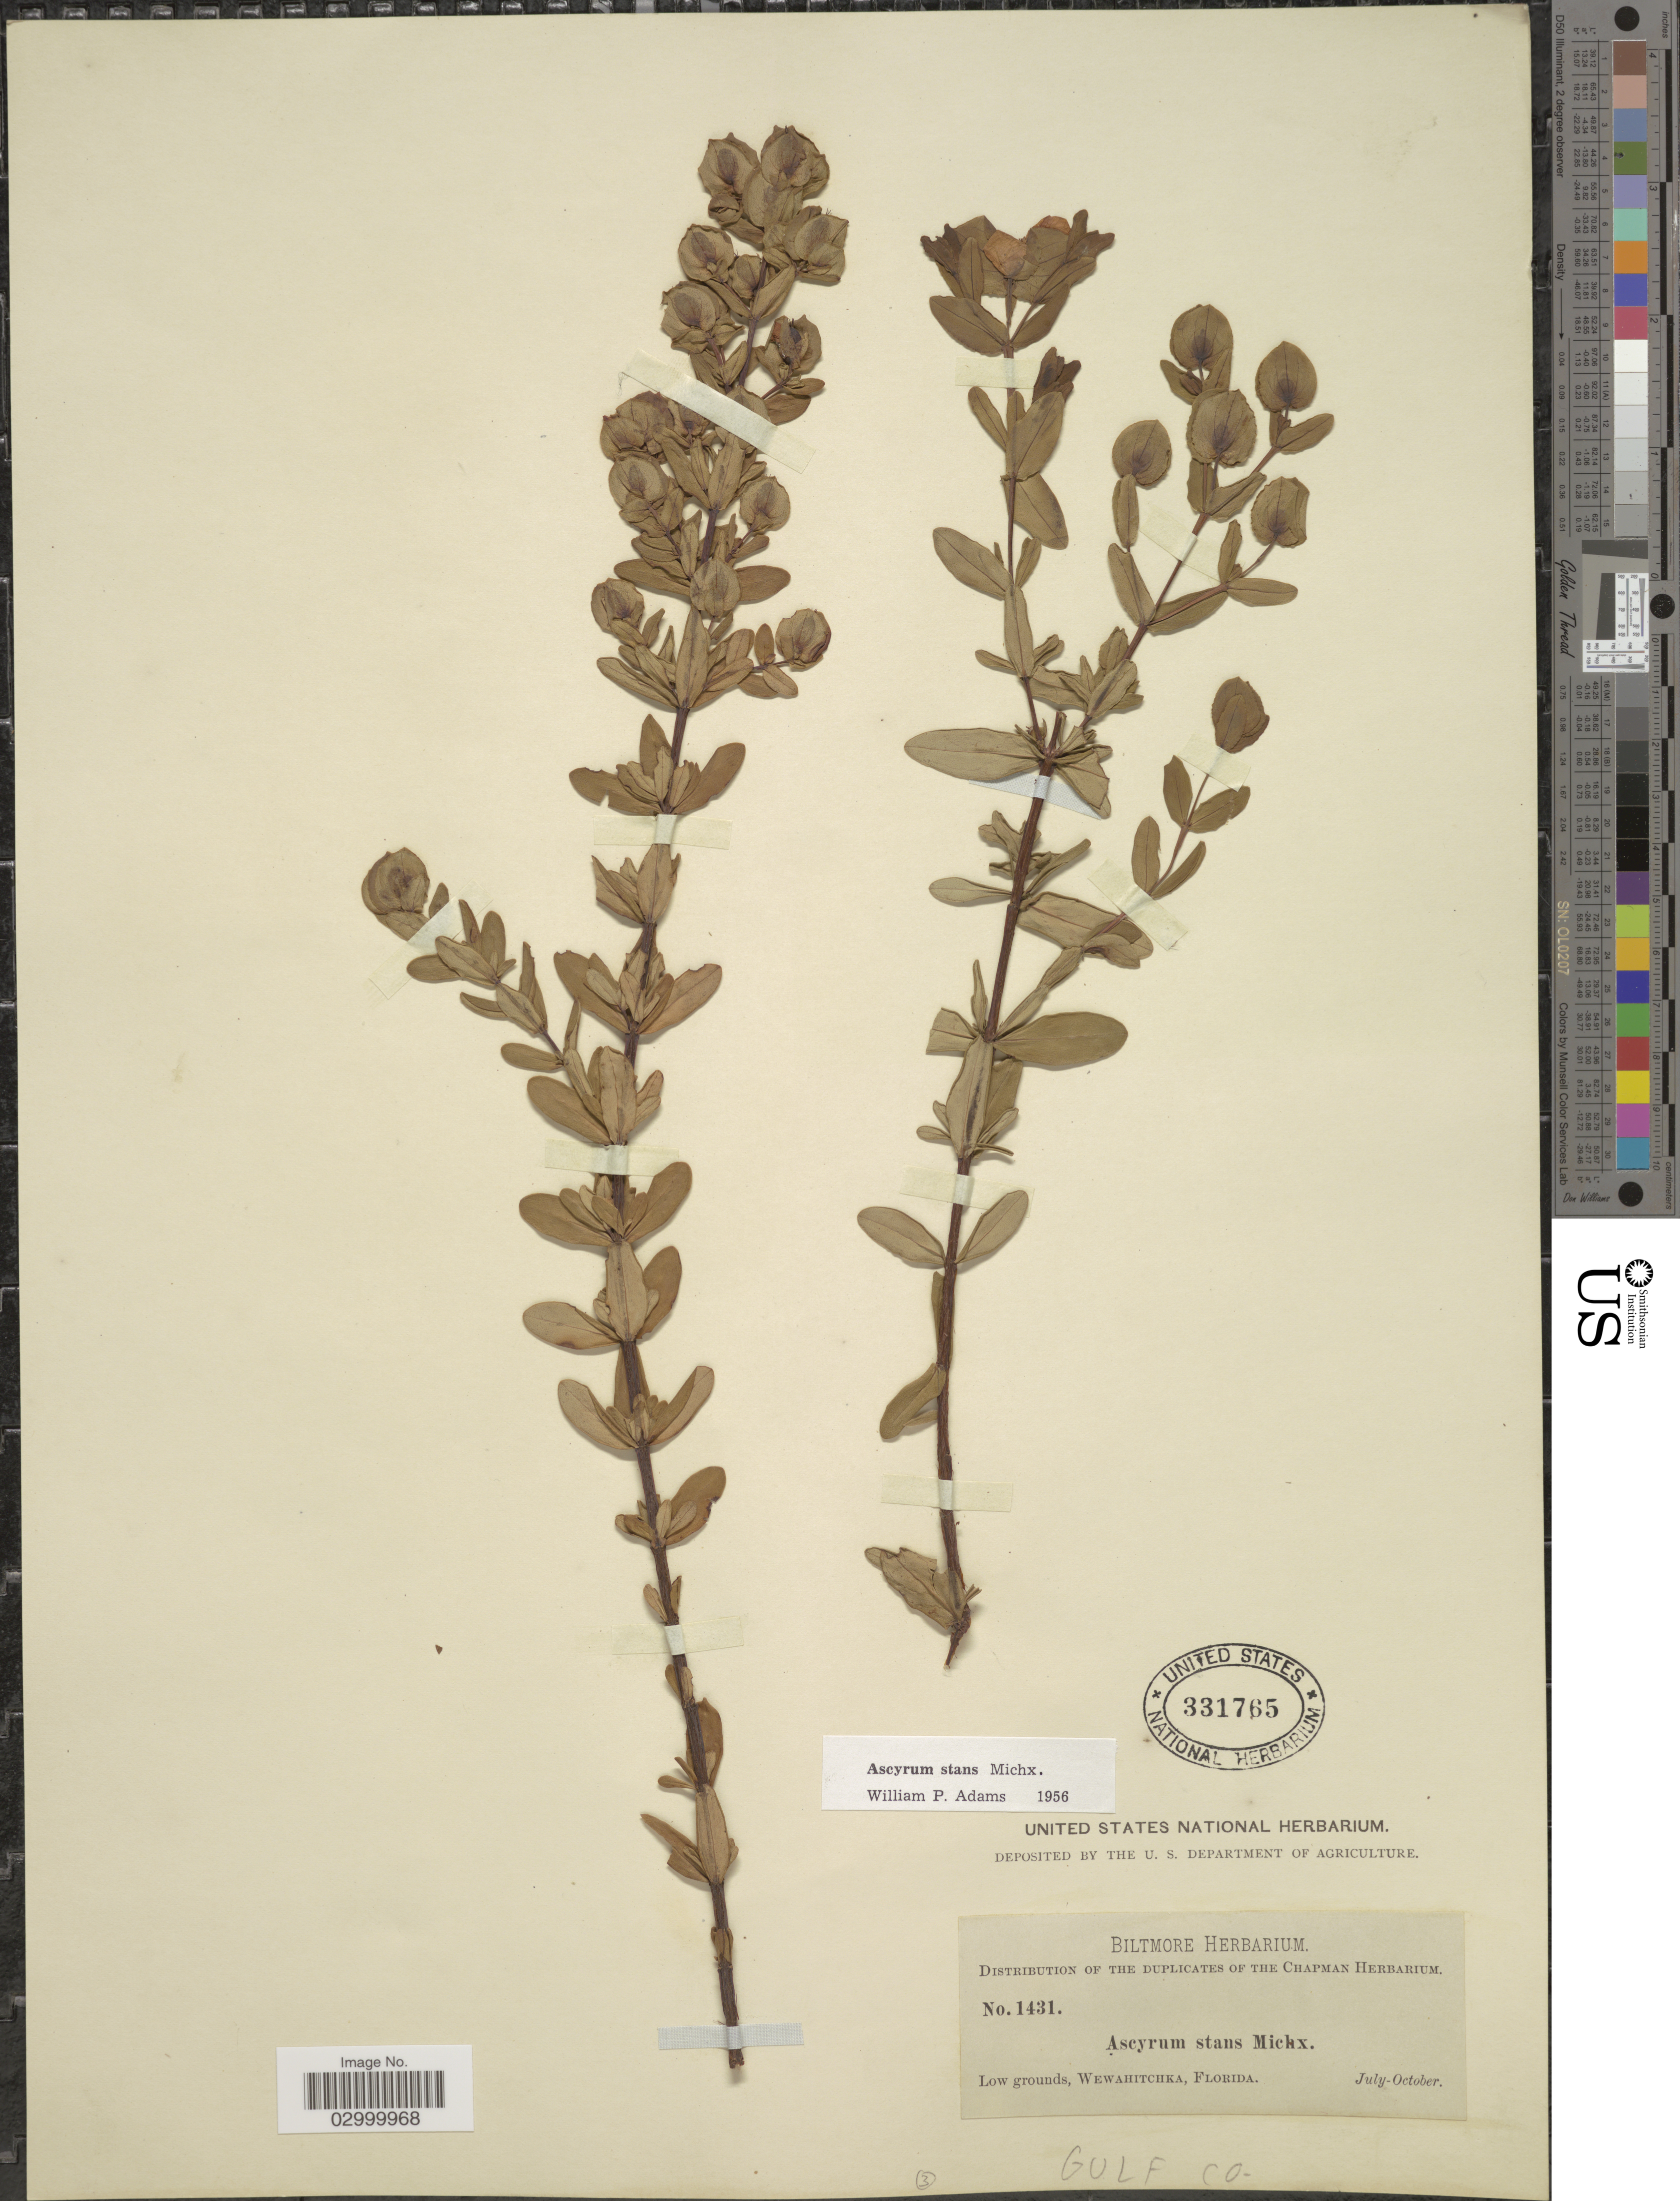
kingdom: Plantae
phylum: Tracheophyta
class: Magnoliopsida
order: Malpighiales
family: Hypericaceae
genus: Hypericum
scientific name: Hypericum crux-andreae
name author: (L.) Crantz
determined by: Strong, Mark T., (BOT), Smithsonian Institution - National Museum of Natural History (UNITED STATES)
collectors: ex herb. Biltmore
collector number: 1431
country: United States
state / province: Florida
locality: Low grounds, Wewahitchka. Gulf Co.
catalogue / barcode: US 331765